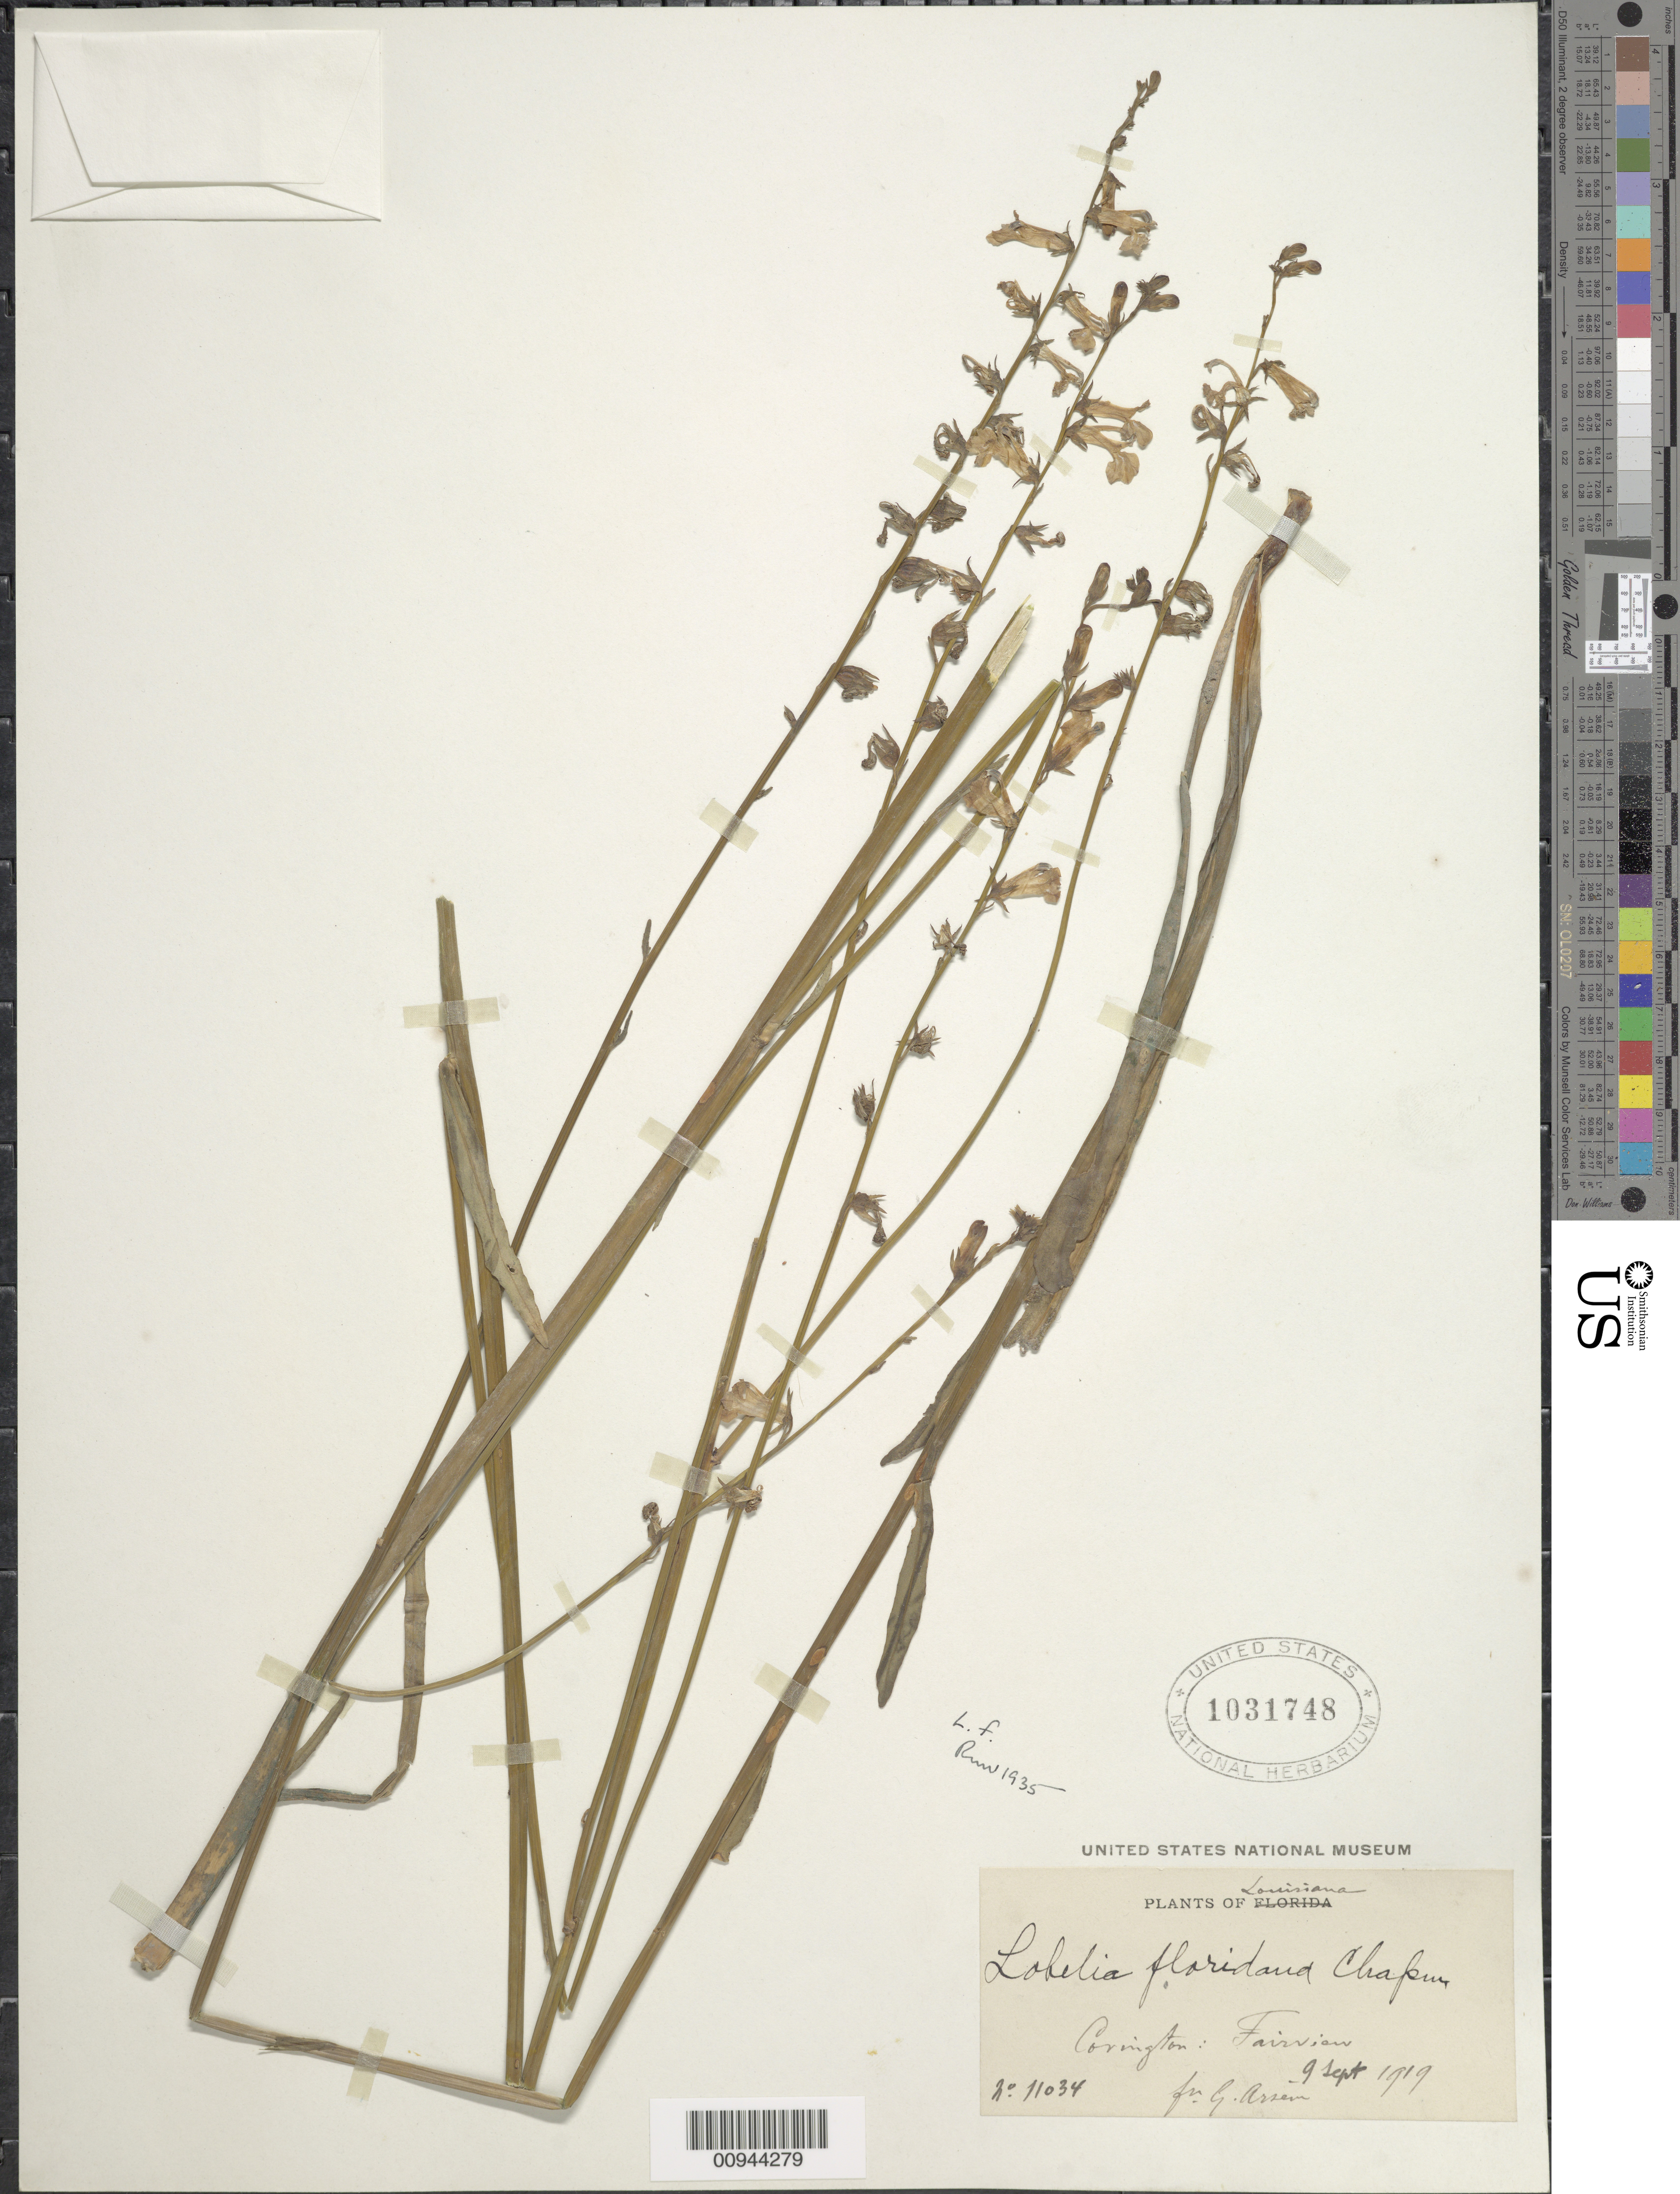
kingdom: Plantae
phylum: Tracheophyta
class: Magnoliopsida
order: Asterales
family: Campanulaceae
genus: Lobelia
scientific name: Lobelia floridana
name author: Chapm.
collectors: Bro. G. Arsène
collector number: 11143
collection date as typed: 9 Sep 1919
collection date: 1919-09-09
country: United States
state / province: Louisiana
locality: Covington: Fairview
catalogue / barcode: US 1031748